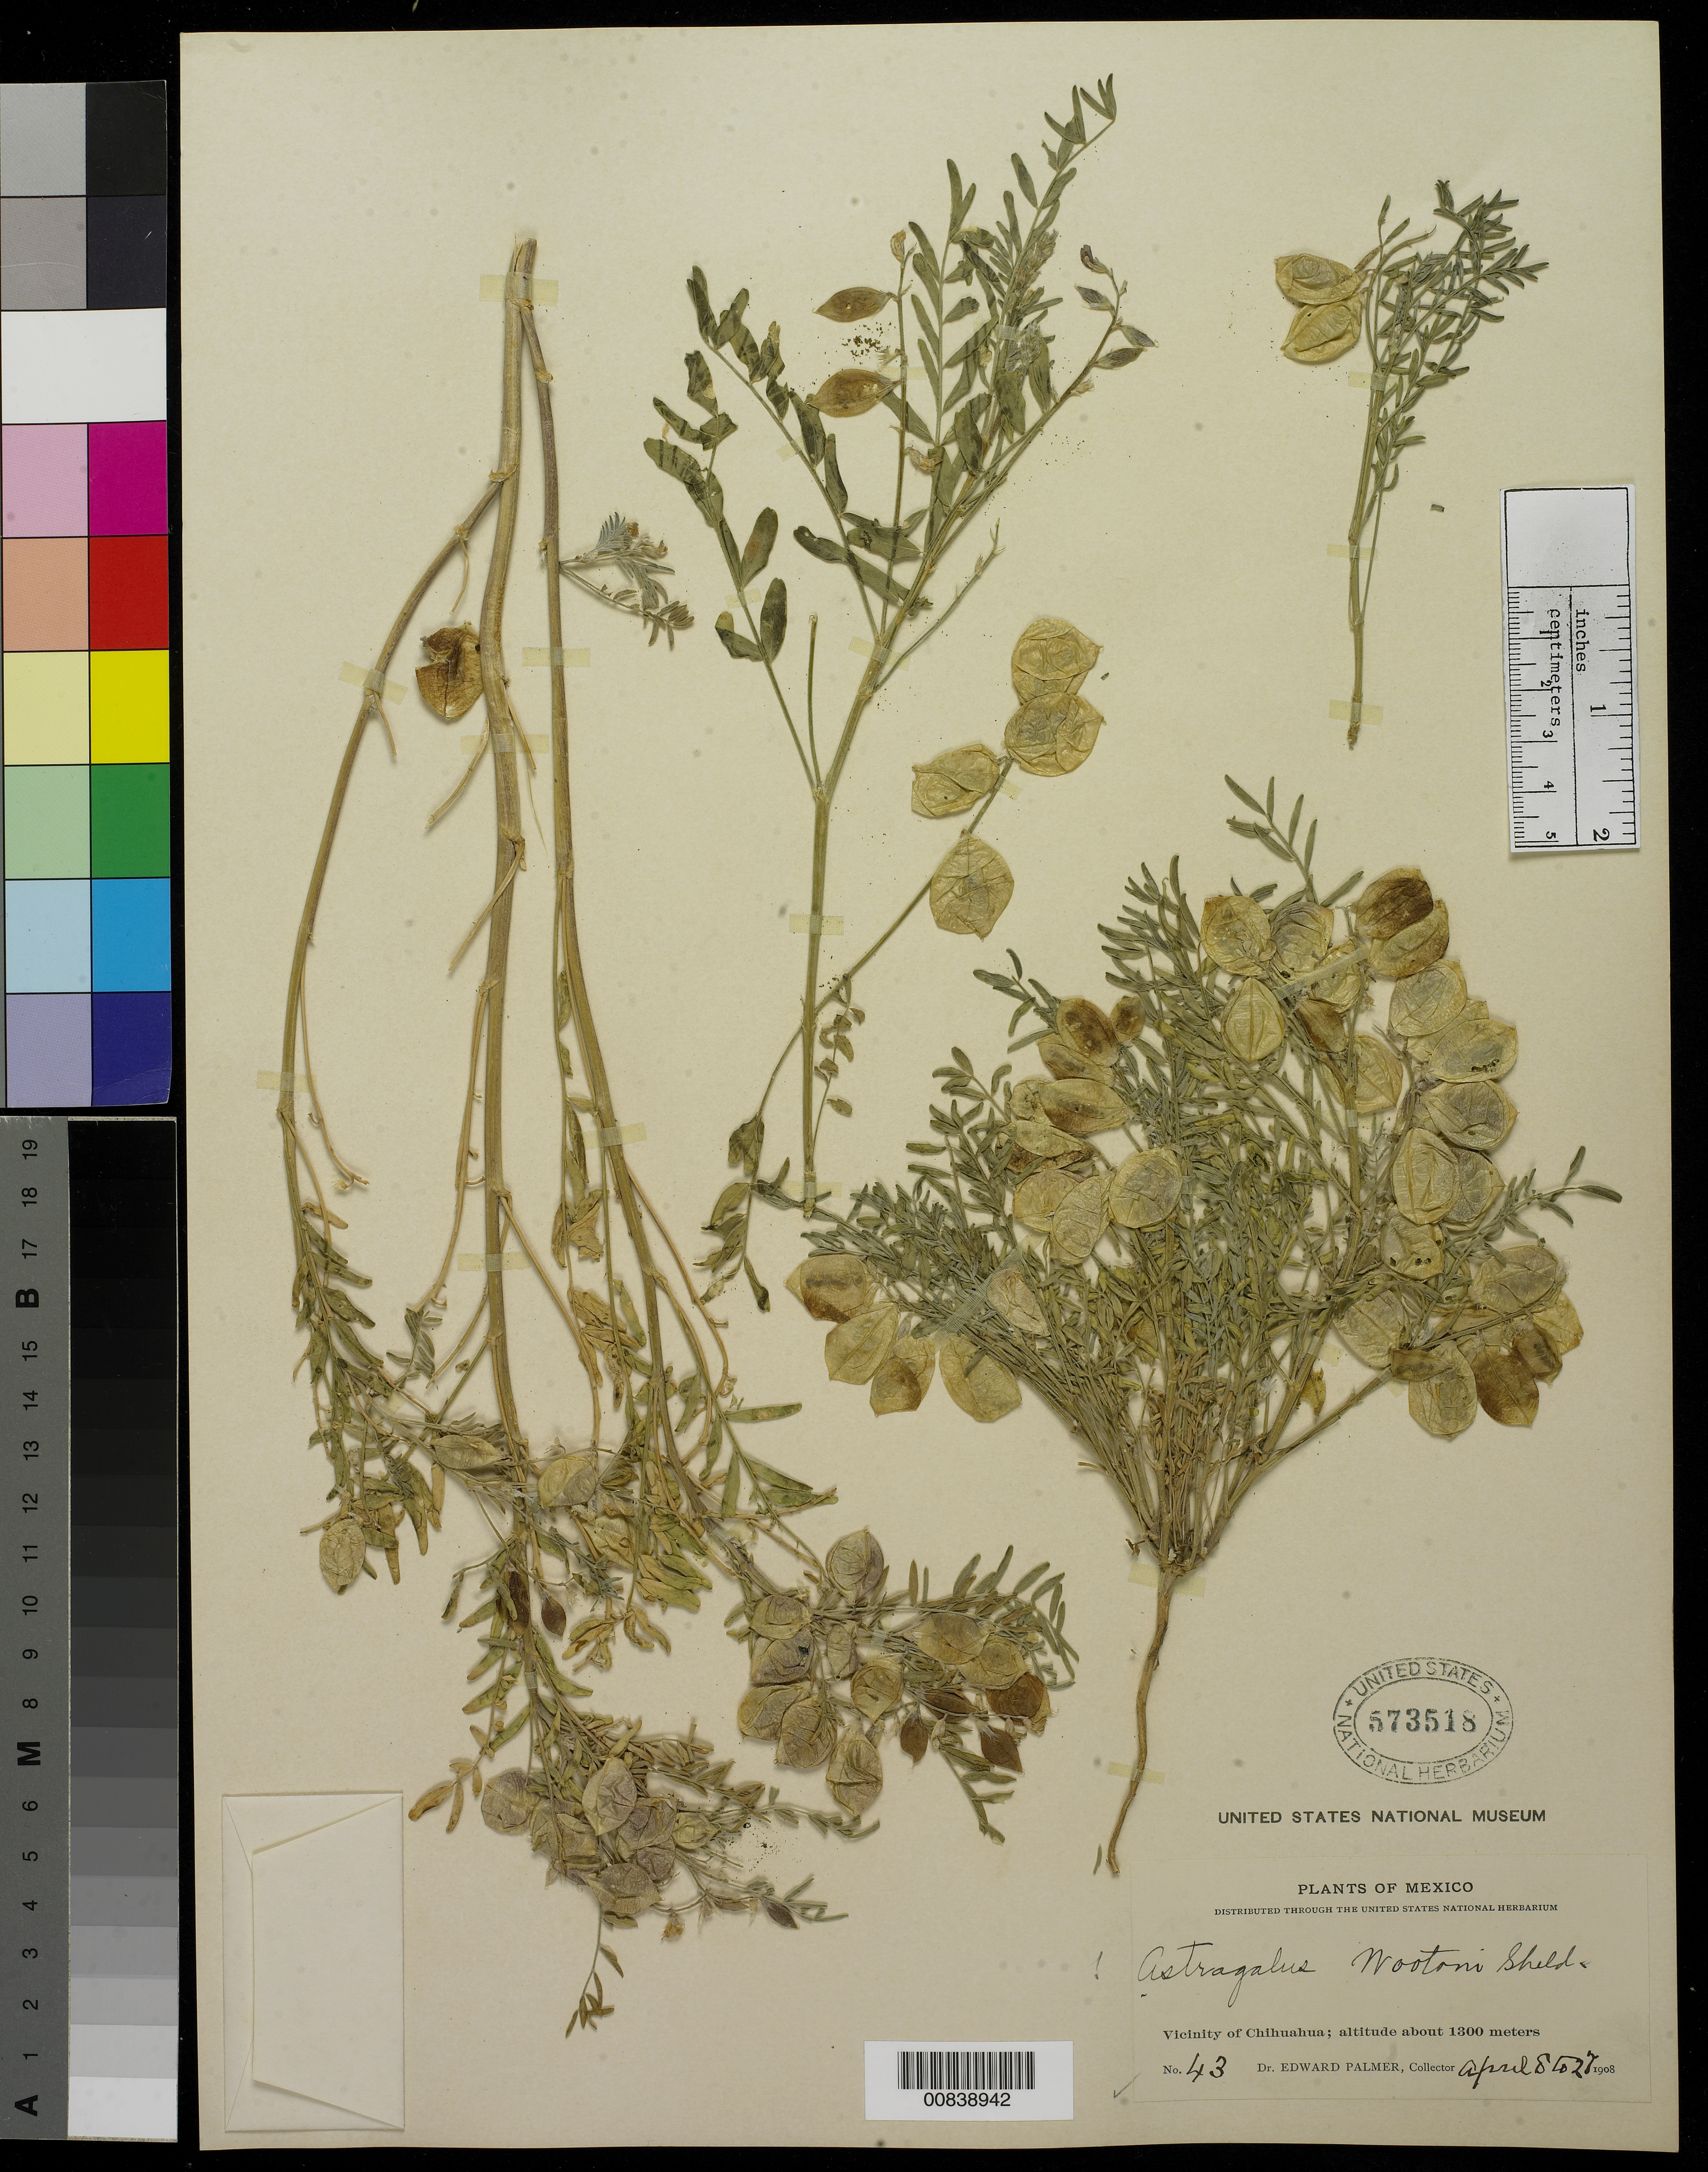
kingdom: Plantae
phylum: Tracheophyta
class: Magnoliopsida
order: Fabales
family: Fabaceae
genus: Astragalus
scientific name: Astragalus wootonii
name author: E. Sheld.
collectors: E. Palmer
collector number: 43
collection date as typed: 08 Apr 1908 to 27 Apr 1908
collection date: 1908-04-08/1908-04-27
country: Mexico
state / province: Chihuahua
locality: Vicinity of Chihuahua.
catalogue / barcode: US 573518